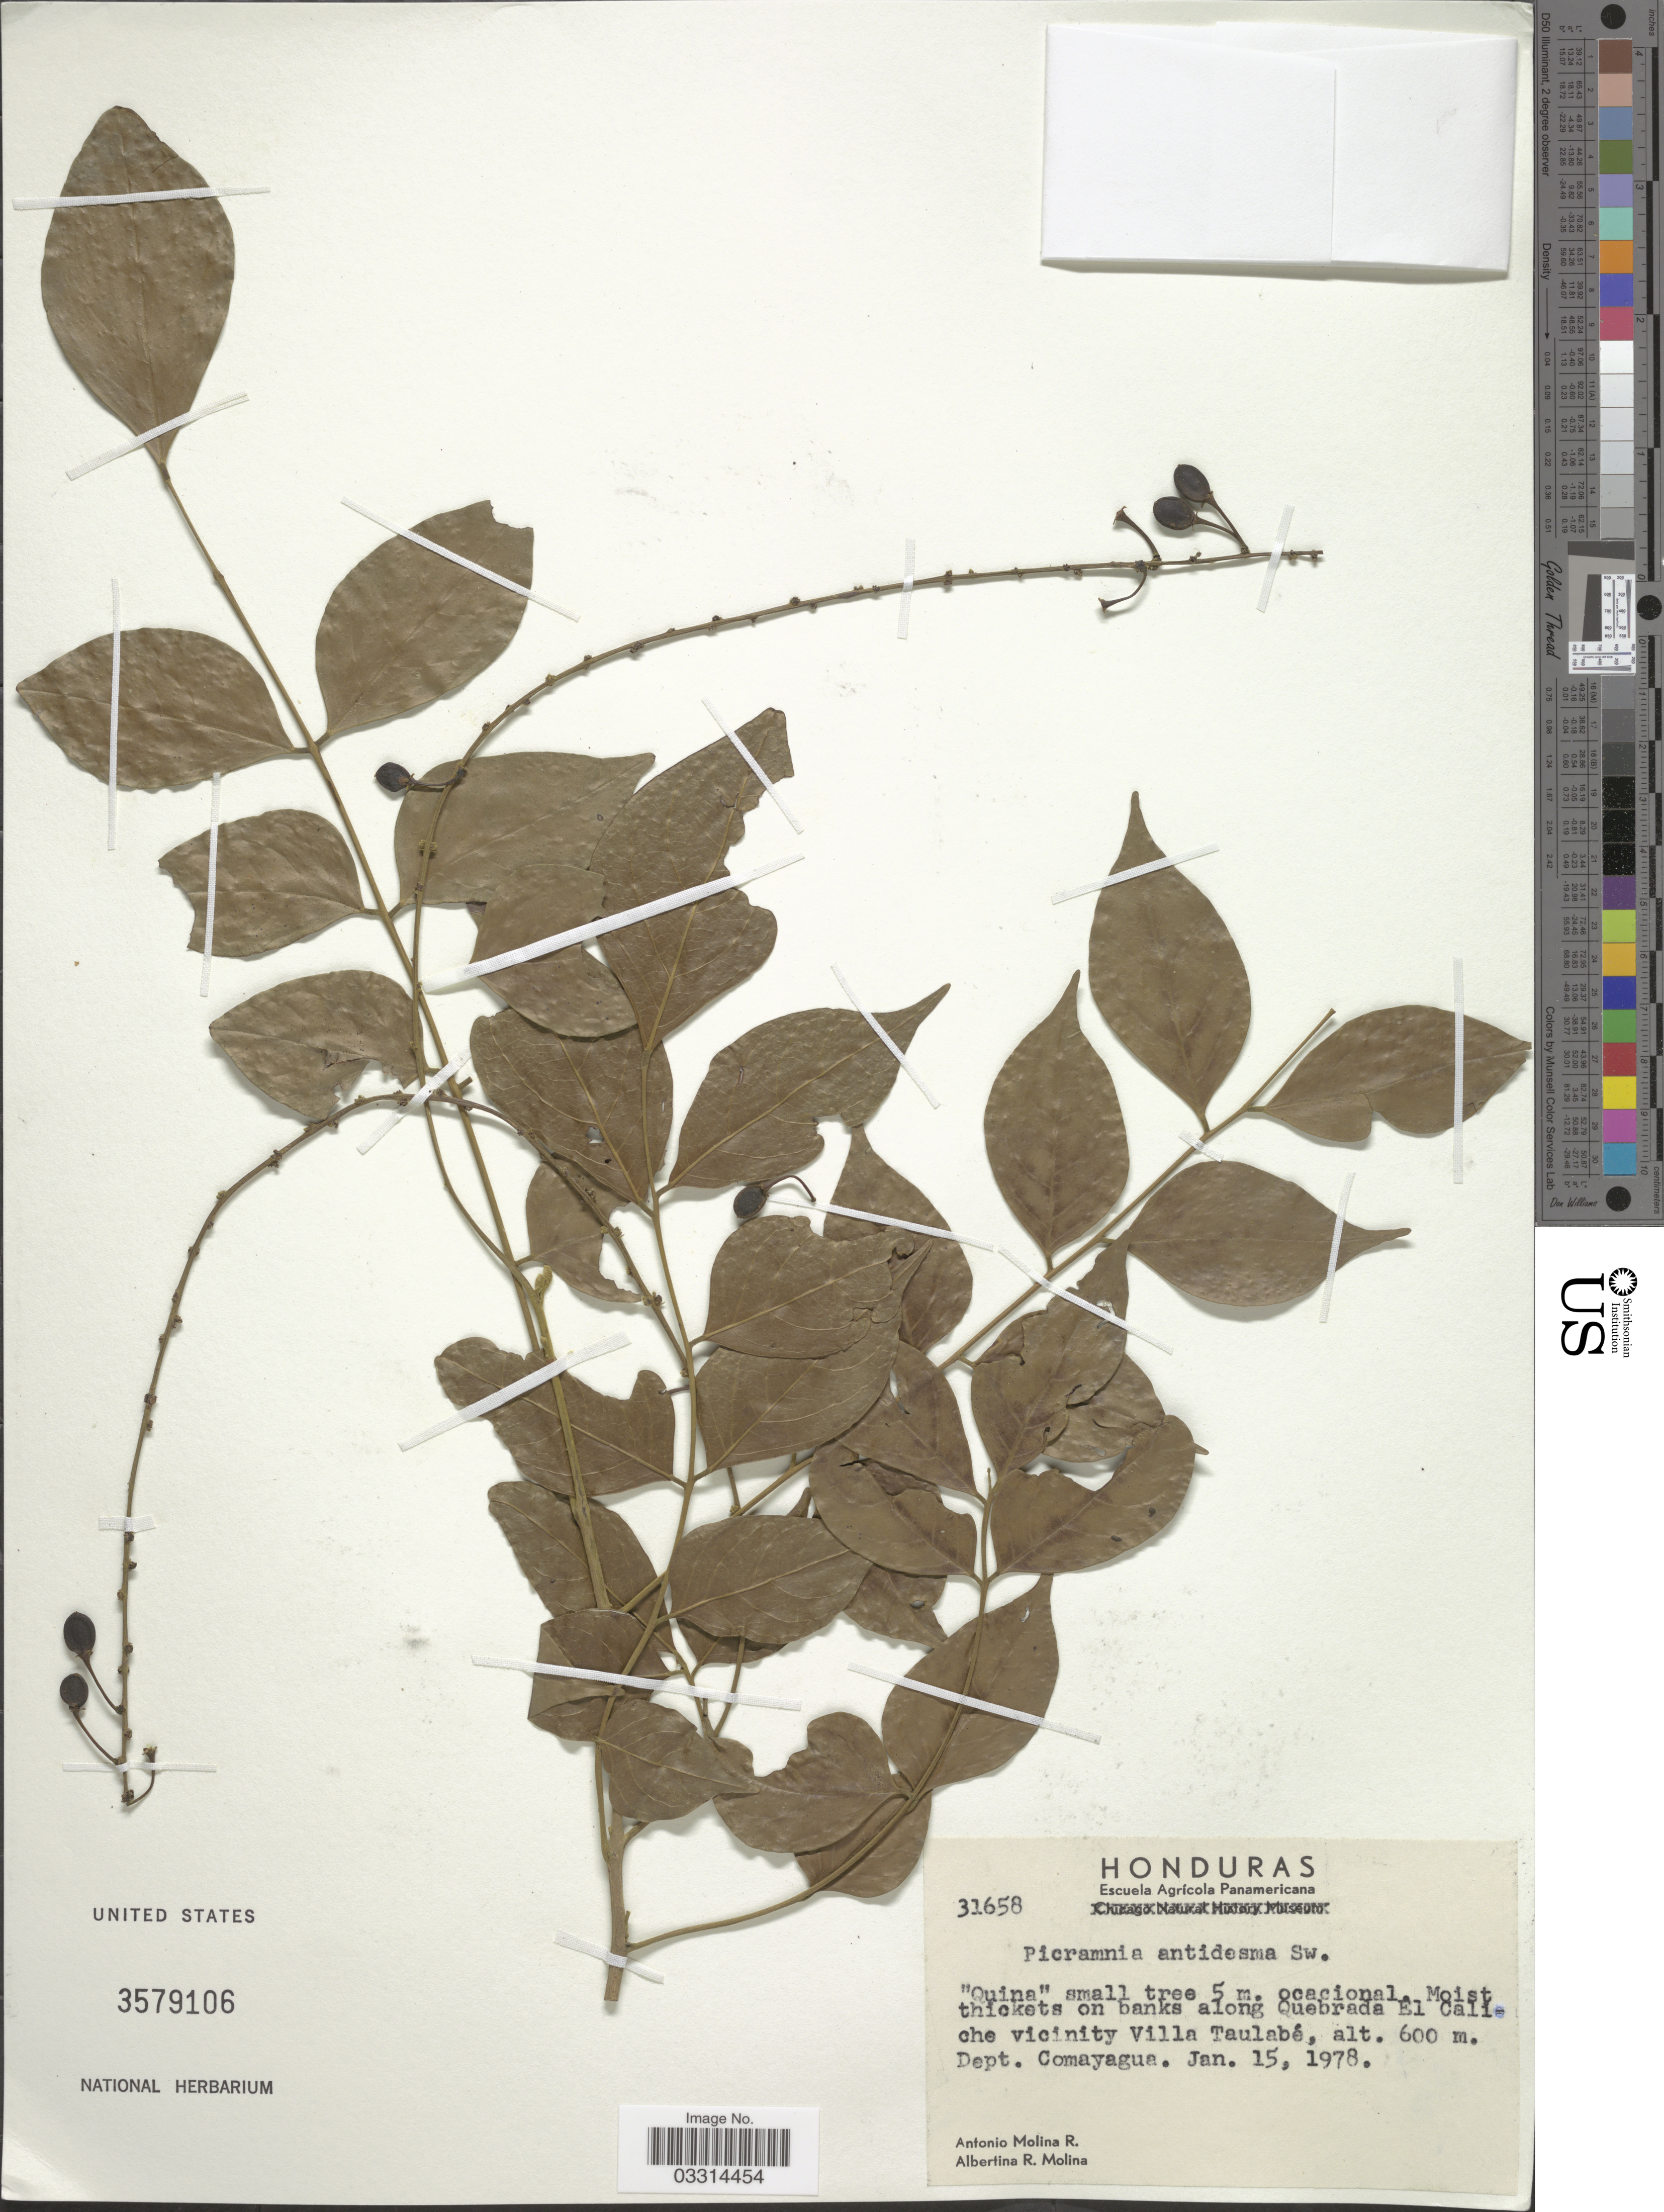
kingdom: Plantae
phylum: Tracheophyta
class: Magnoliopsida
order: Picramniales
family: Picramniaceae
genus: Picramnia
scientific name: Picramnia antidesma subsp. antidesma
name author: Sw.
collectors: A. Molina R. & A. R. Molina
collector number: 31658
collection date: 1978-01-15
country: Honduras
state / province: Comayagua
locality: On banks along Quebrada El Caliche vicinity Villa Taulabé. Dept. Comayagua.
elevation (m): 600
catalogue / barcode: US 3579106